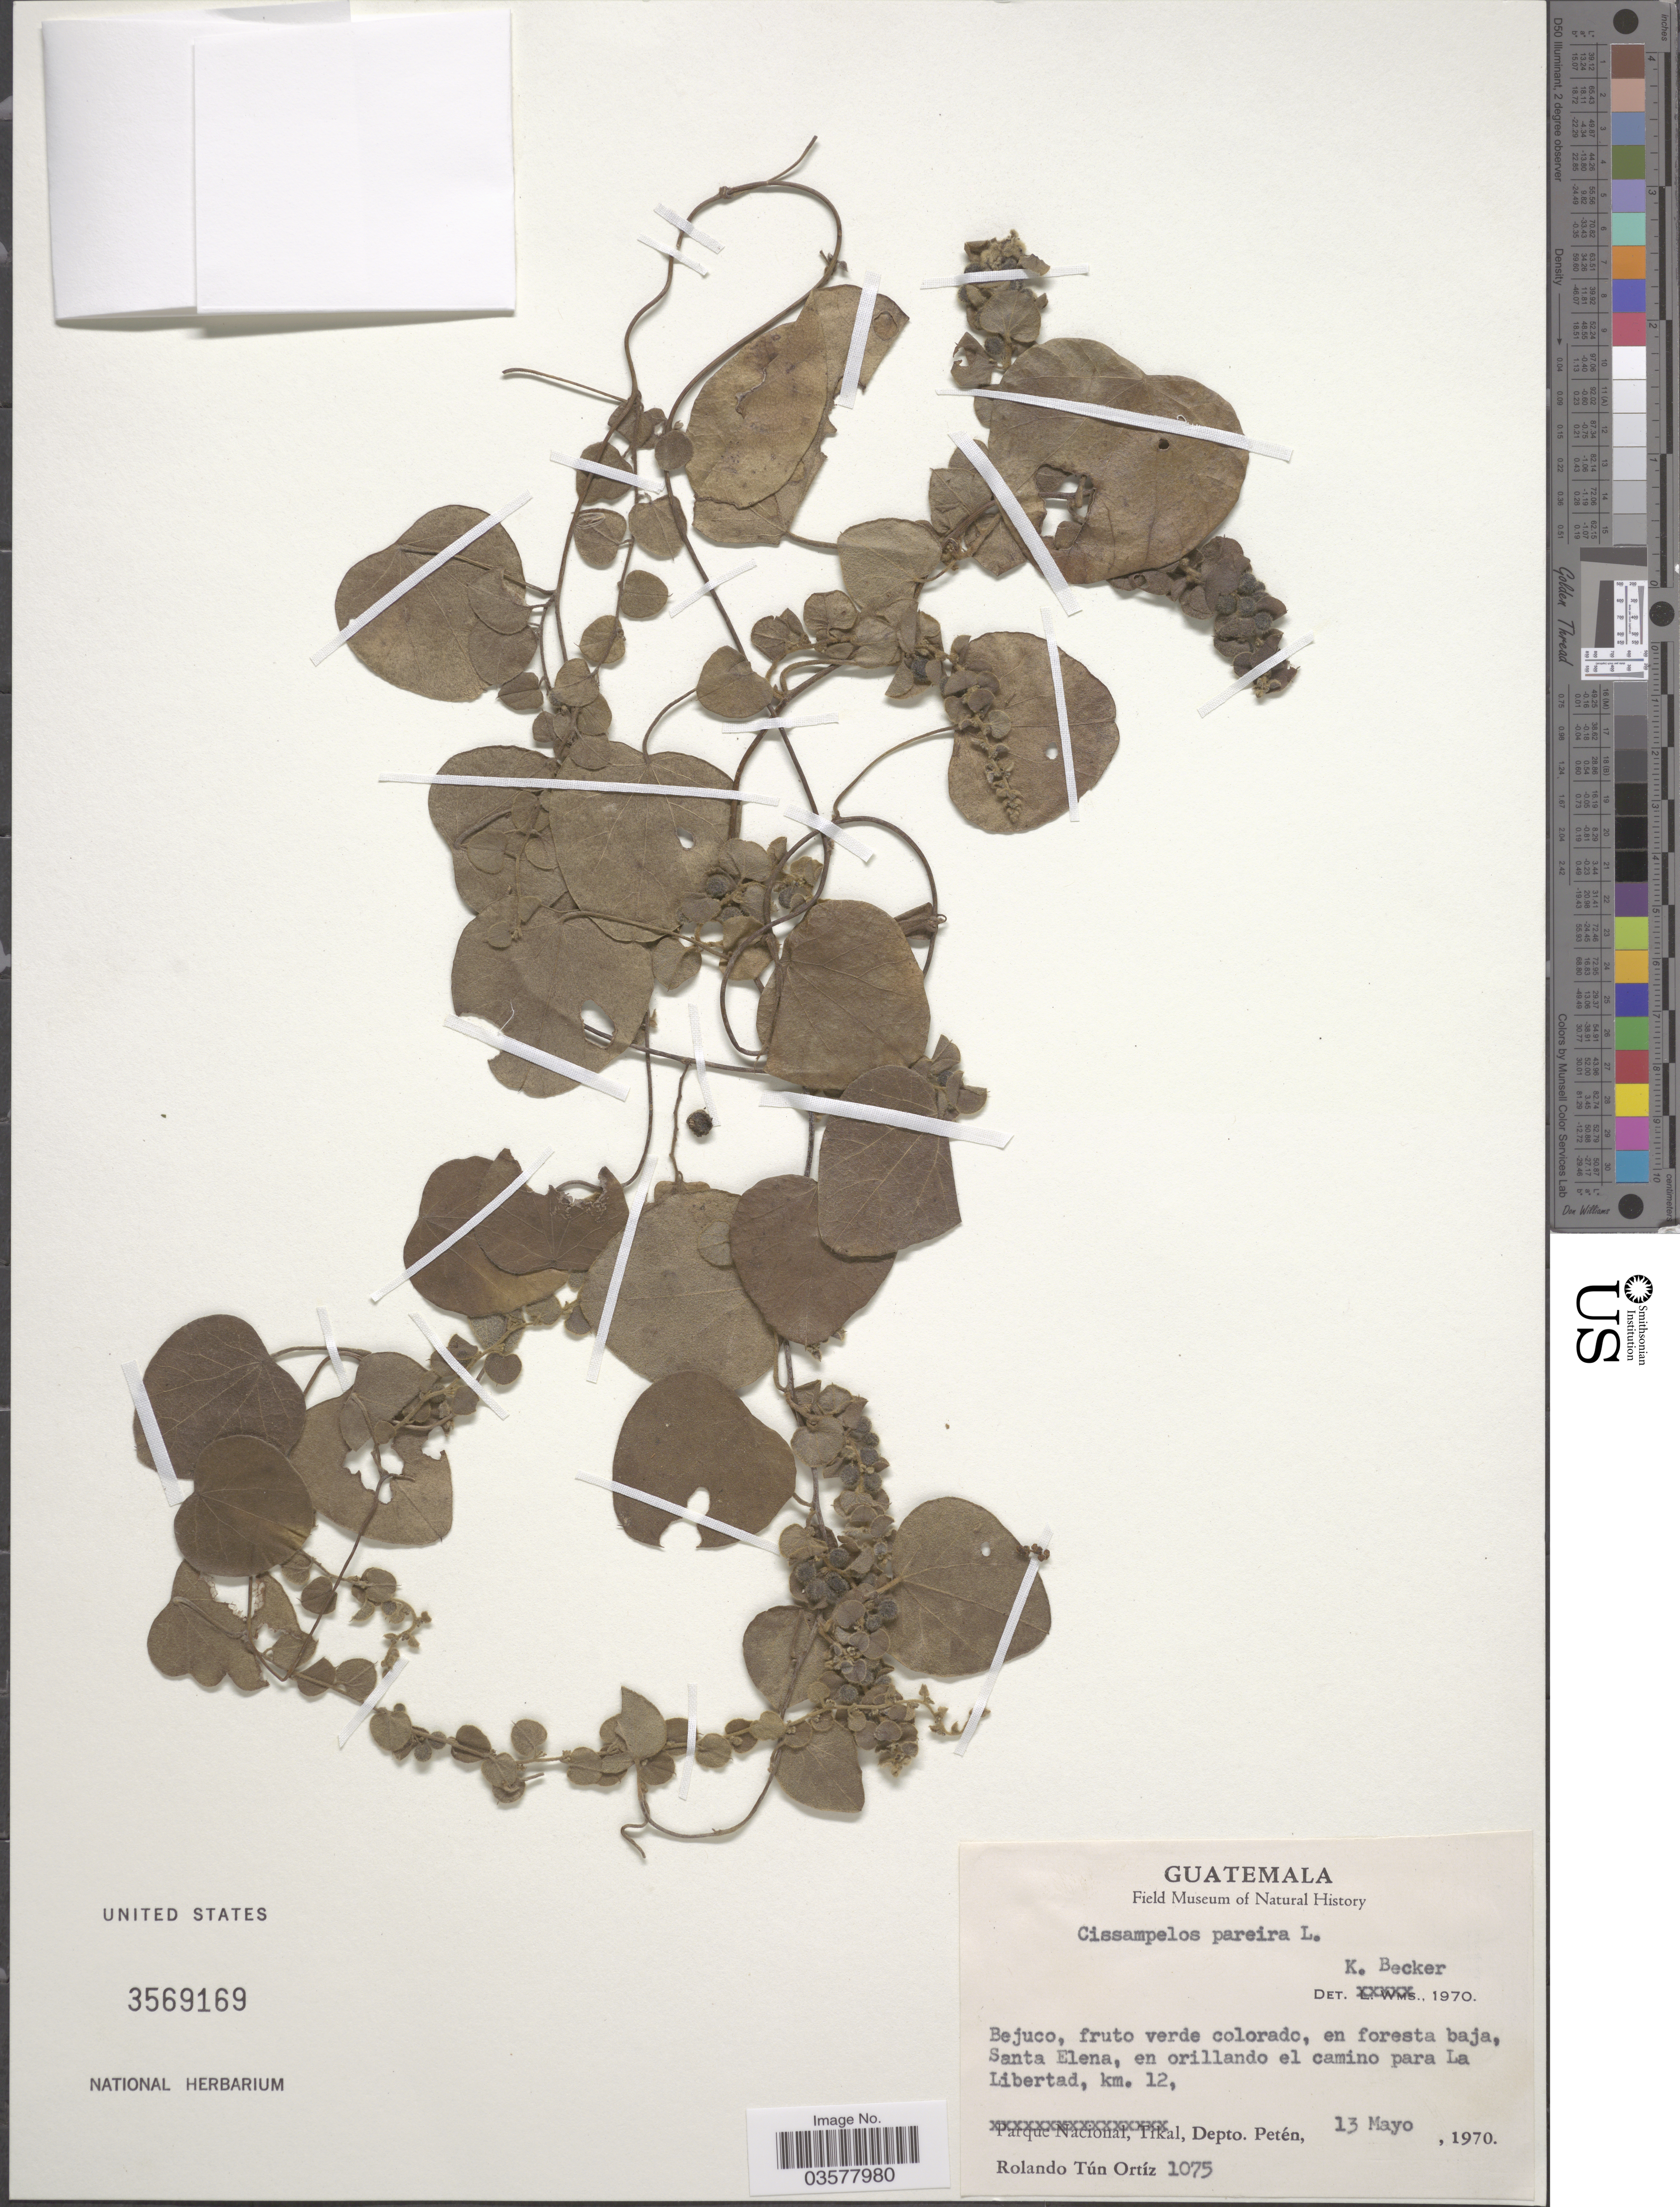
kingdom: Plantae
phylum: Tracheophyta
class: Magnoliopsida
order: Ranunculales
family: Menispermaceae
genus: Cissampelos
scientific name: Cissampelos pareira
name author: L.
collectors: R. T. Ortíz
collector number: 1075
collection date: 1970-05-13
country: Guatemala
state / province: El Peten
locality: Santa Elena, en orillando el camino para La Libertad, km. 12, Depto. Petén.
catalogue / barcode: US 3569169